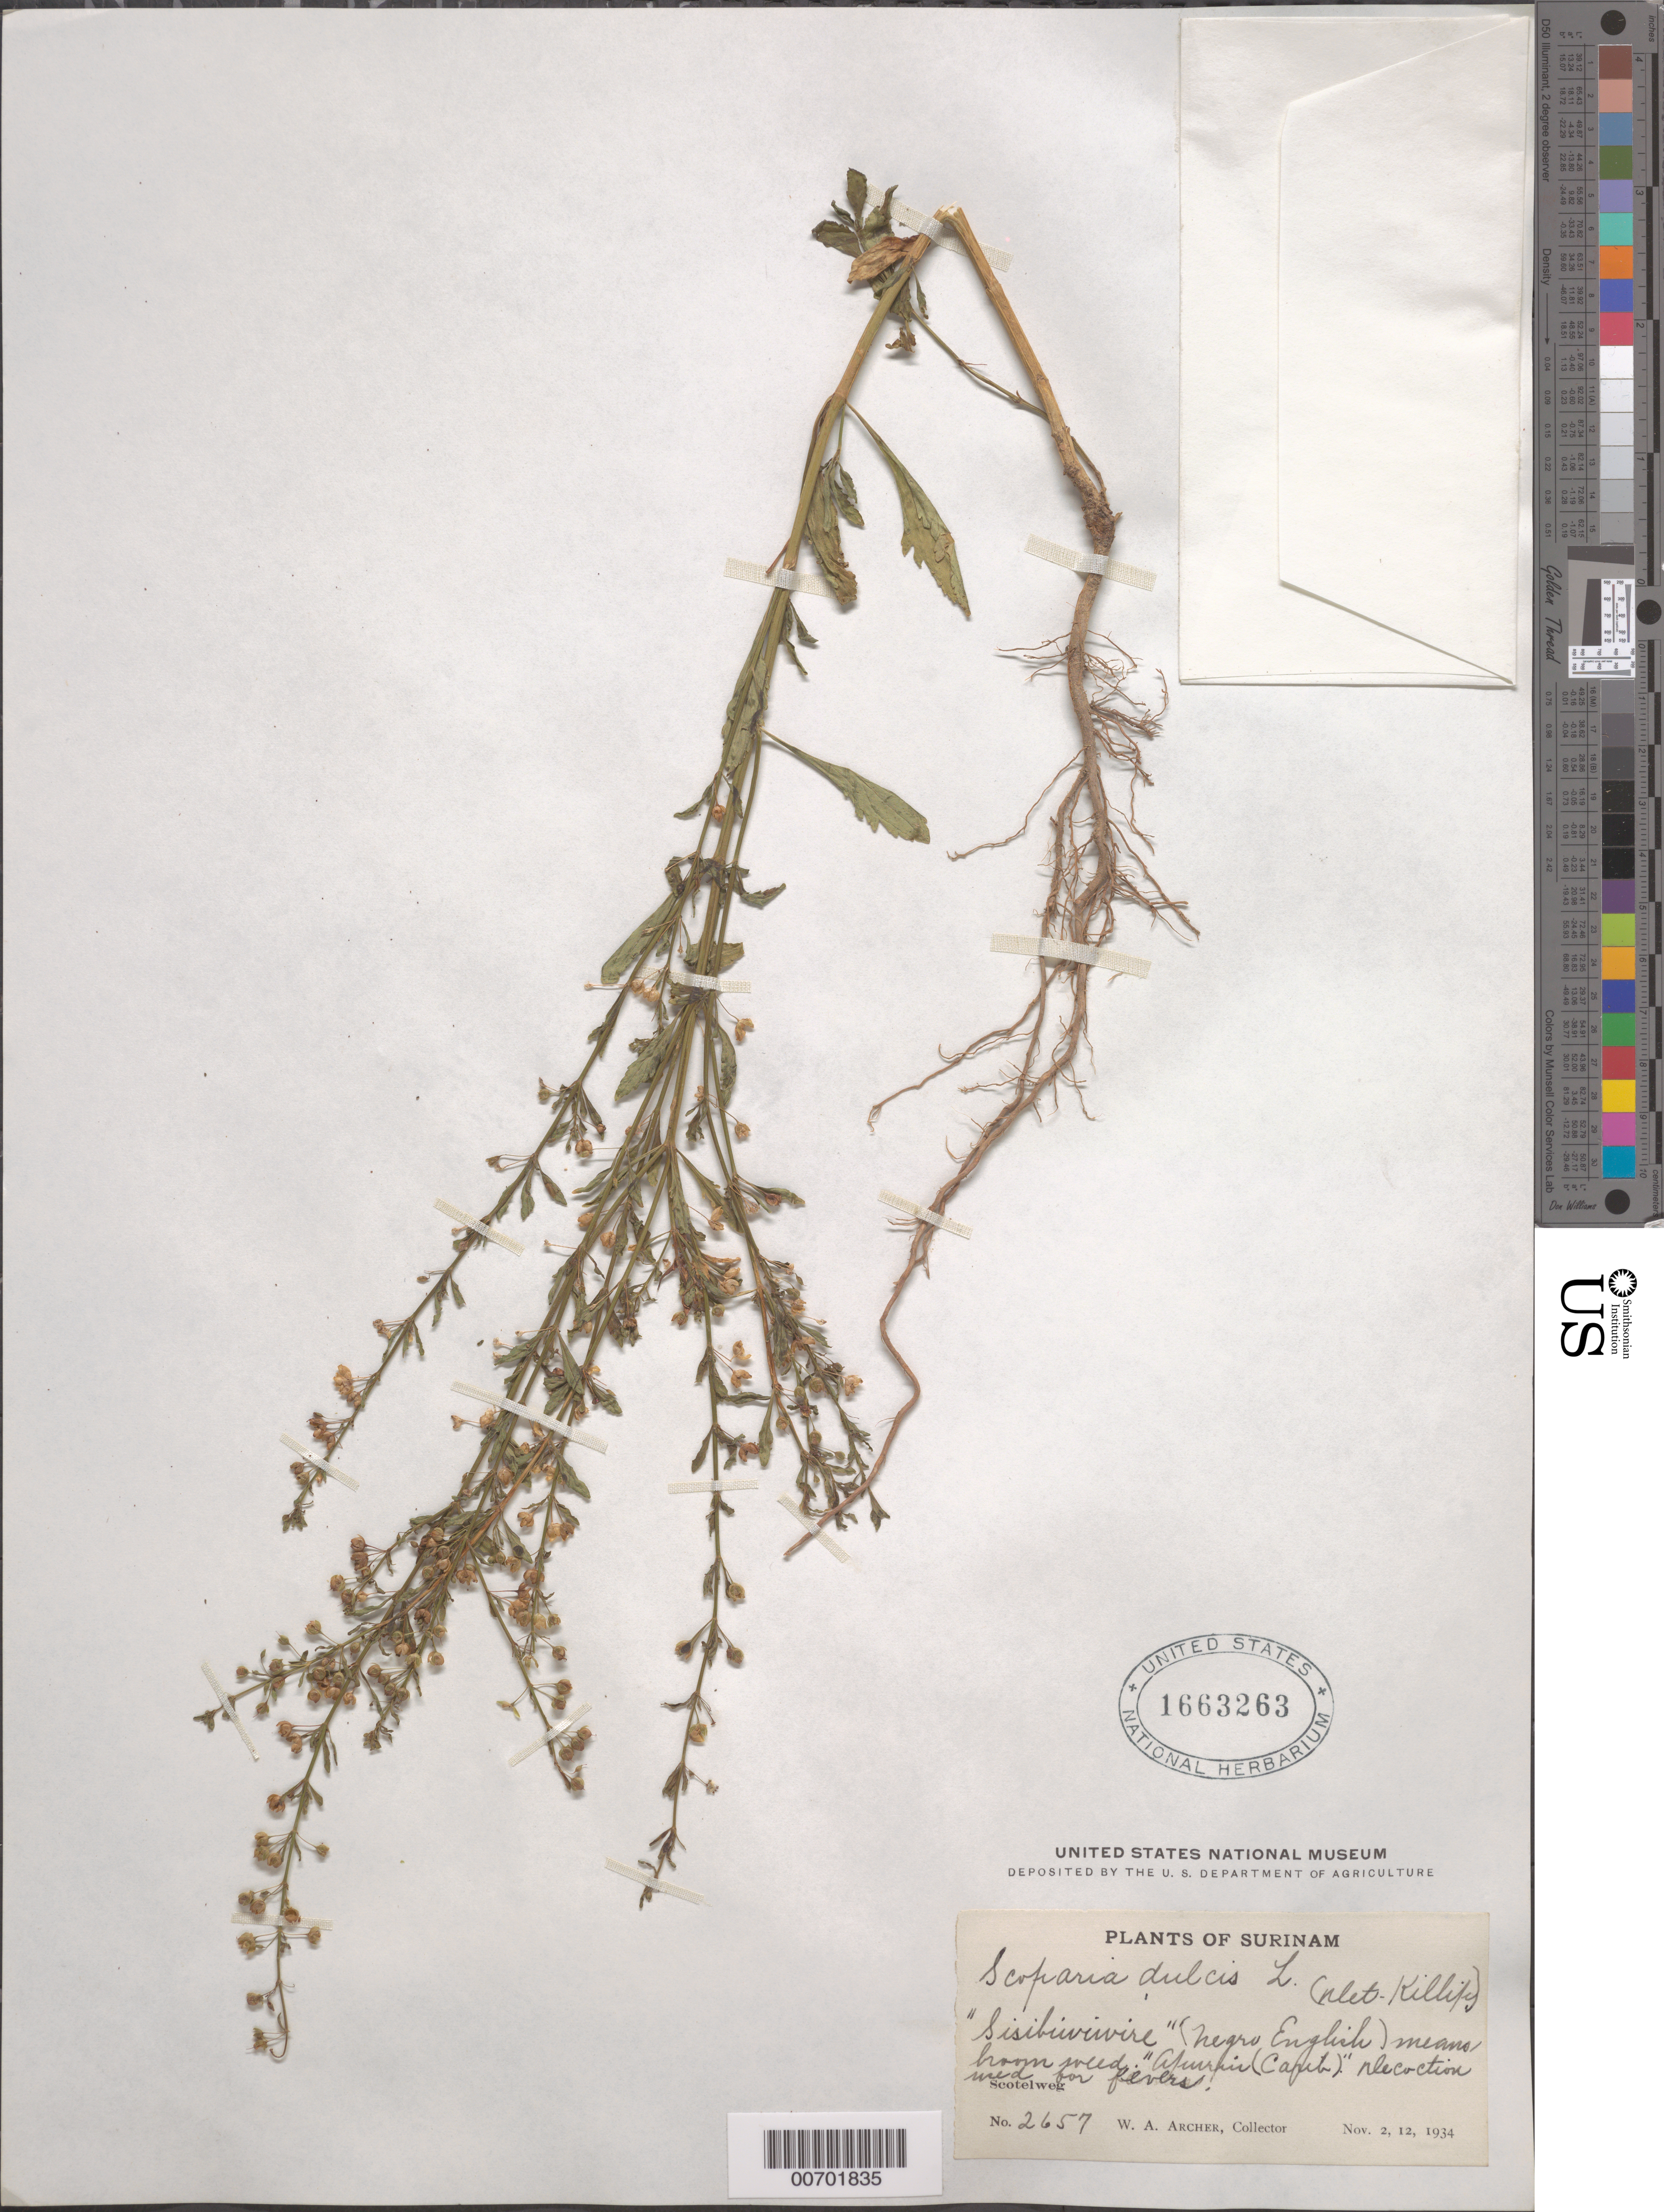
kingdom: Plantae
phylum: Tracheophyta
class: Magnoliopsida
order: Lamiales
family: Plantaginaceae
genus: Scoparia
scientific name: Scoparia dulcis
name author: L.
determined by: Killip, Ellsworth P.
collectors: W. A. Archer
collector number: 2657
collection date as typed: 2-Nov-34 or 12-Nov-34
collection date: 1934-11-02 or 1934-11-12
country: Suriname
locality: Scotelweg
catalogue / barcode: US 1663263